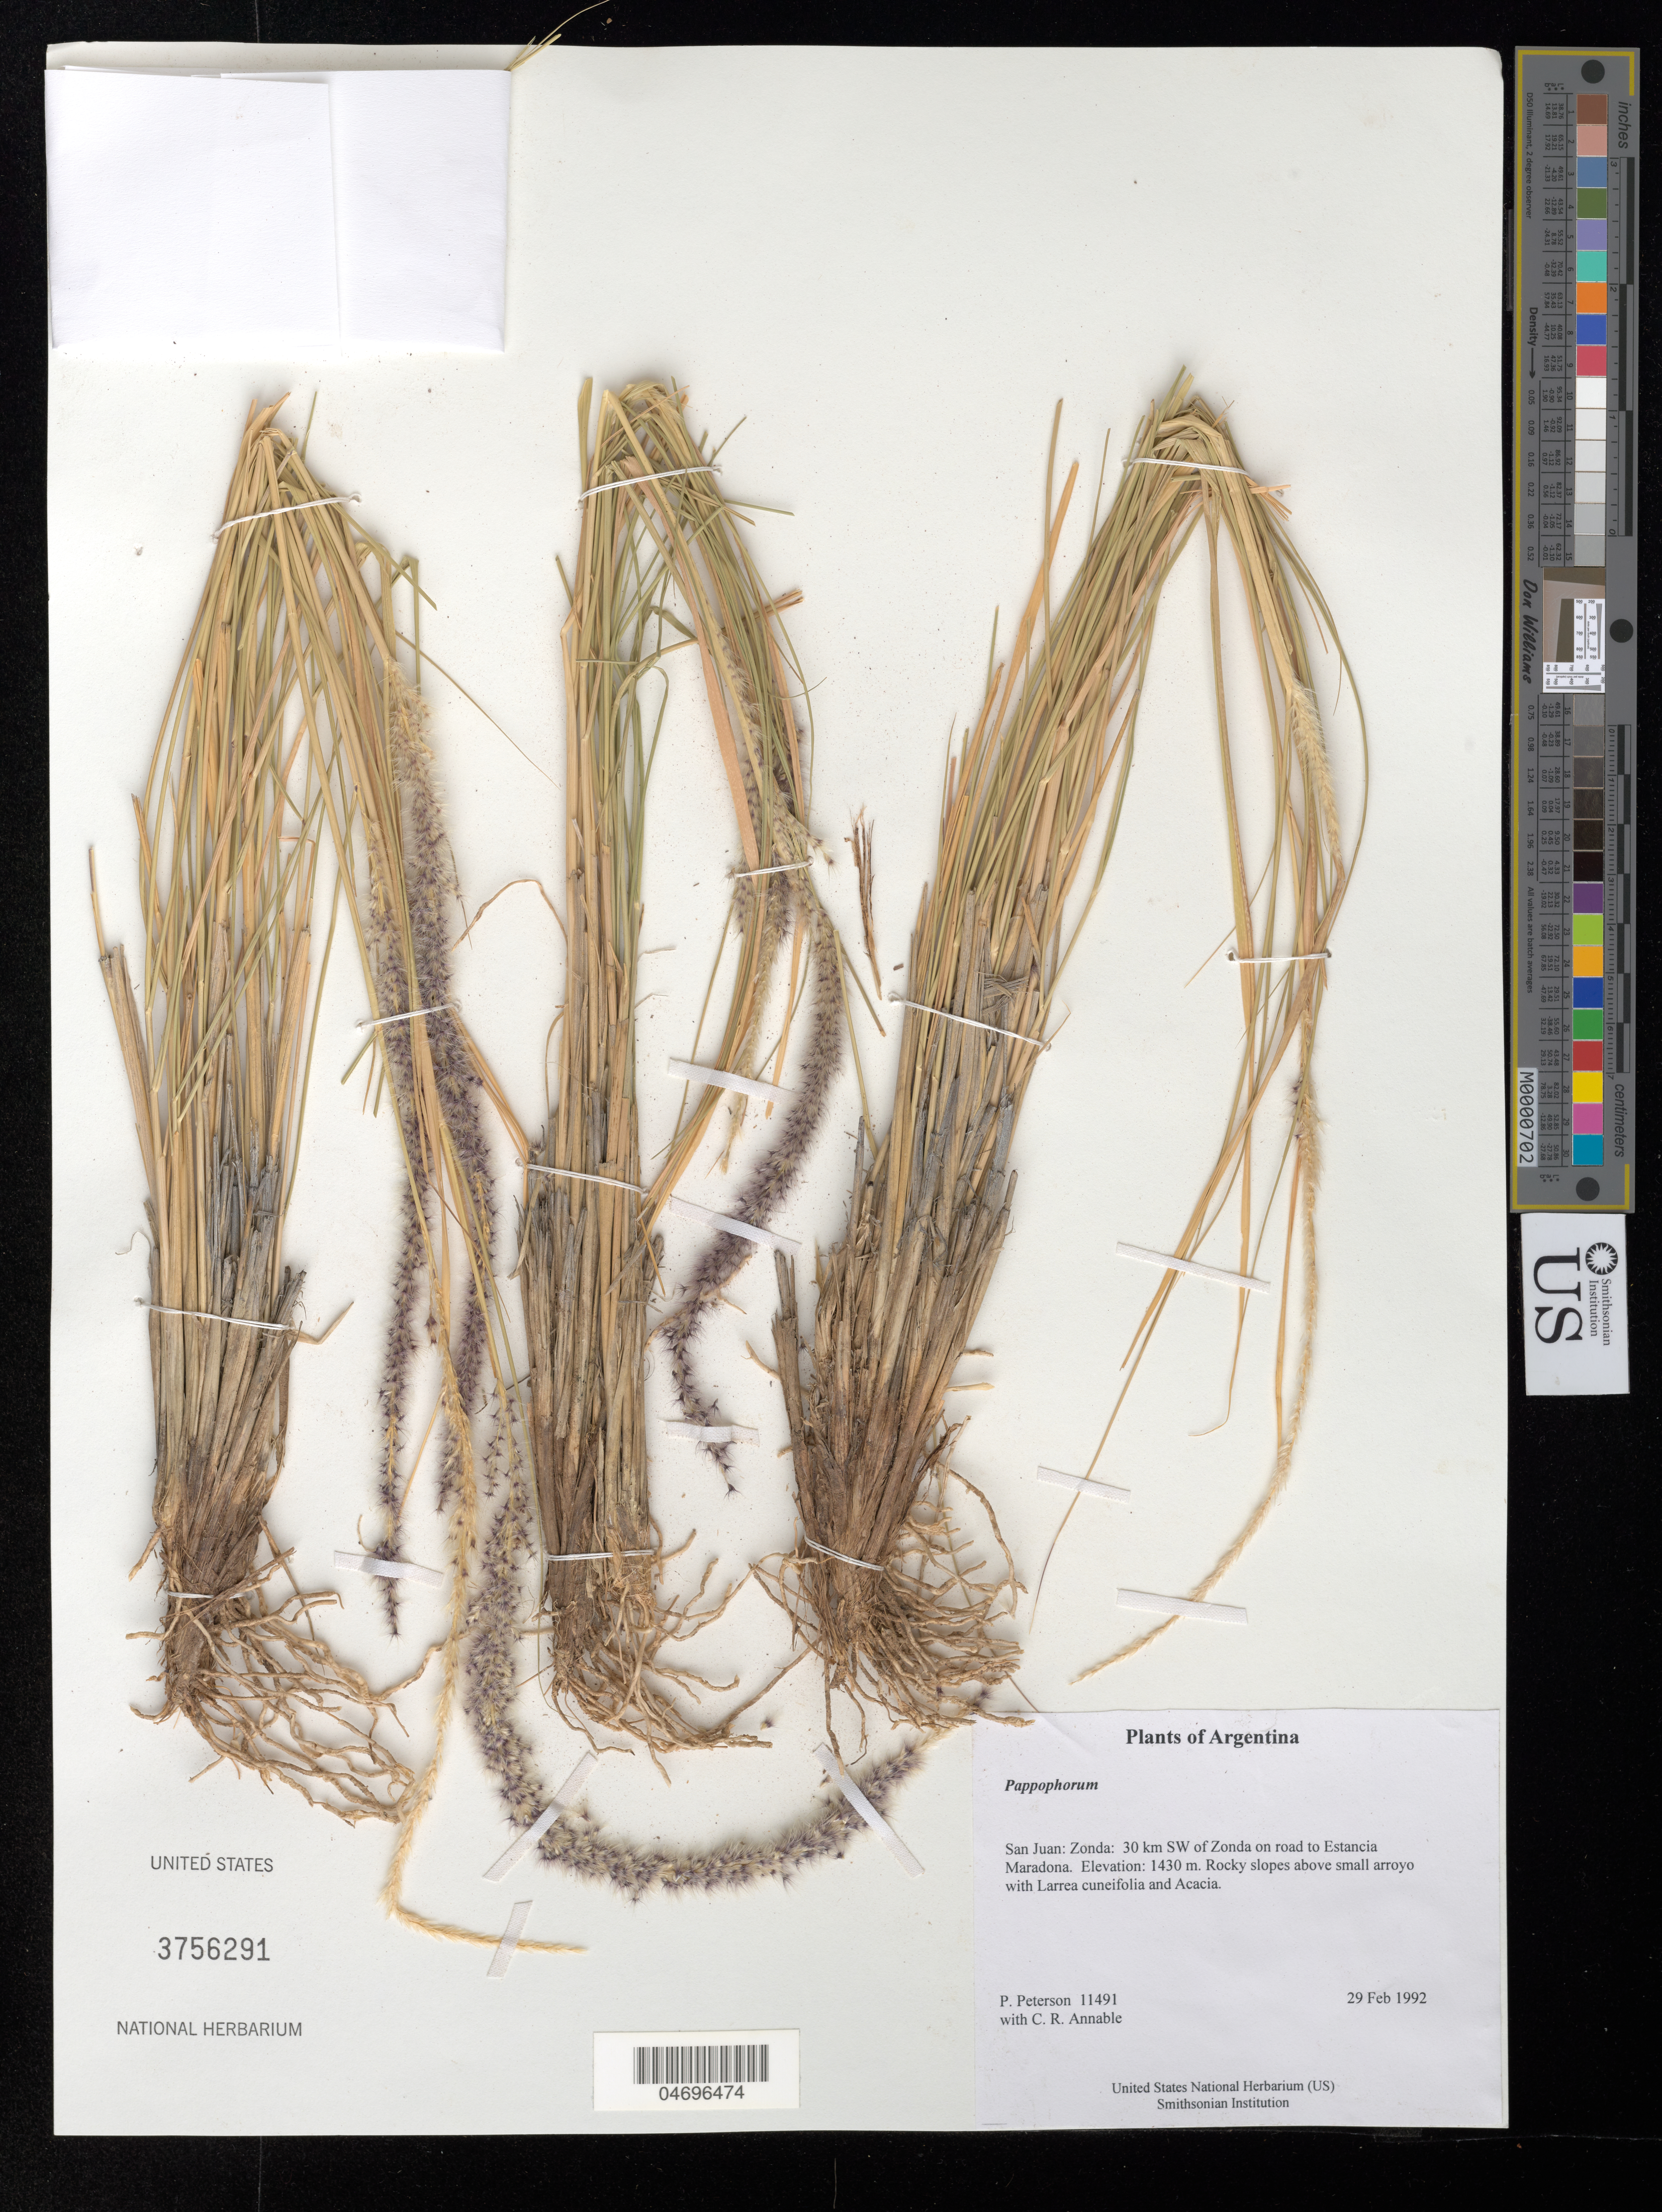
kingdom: Plantae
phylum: Tracheophyta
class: Liliopsida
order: Poales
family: Poaceae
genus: Pappophorum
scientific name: Pappophorum sp.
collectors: P. M. Peterson & C. R. Annable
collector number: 11491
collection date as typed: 29 Feb 1992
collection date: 1992-02-29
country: Argentina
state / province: San Juan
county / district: Zonda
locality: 30 km SW of Zonda on road to Estancia Maradona.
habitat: Rocky slopes above small arroyo with Larrea cuneifolia and Acacia.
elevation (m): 1430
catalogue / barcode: US 3756291